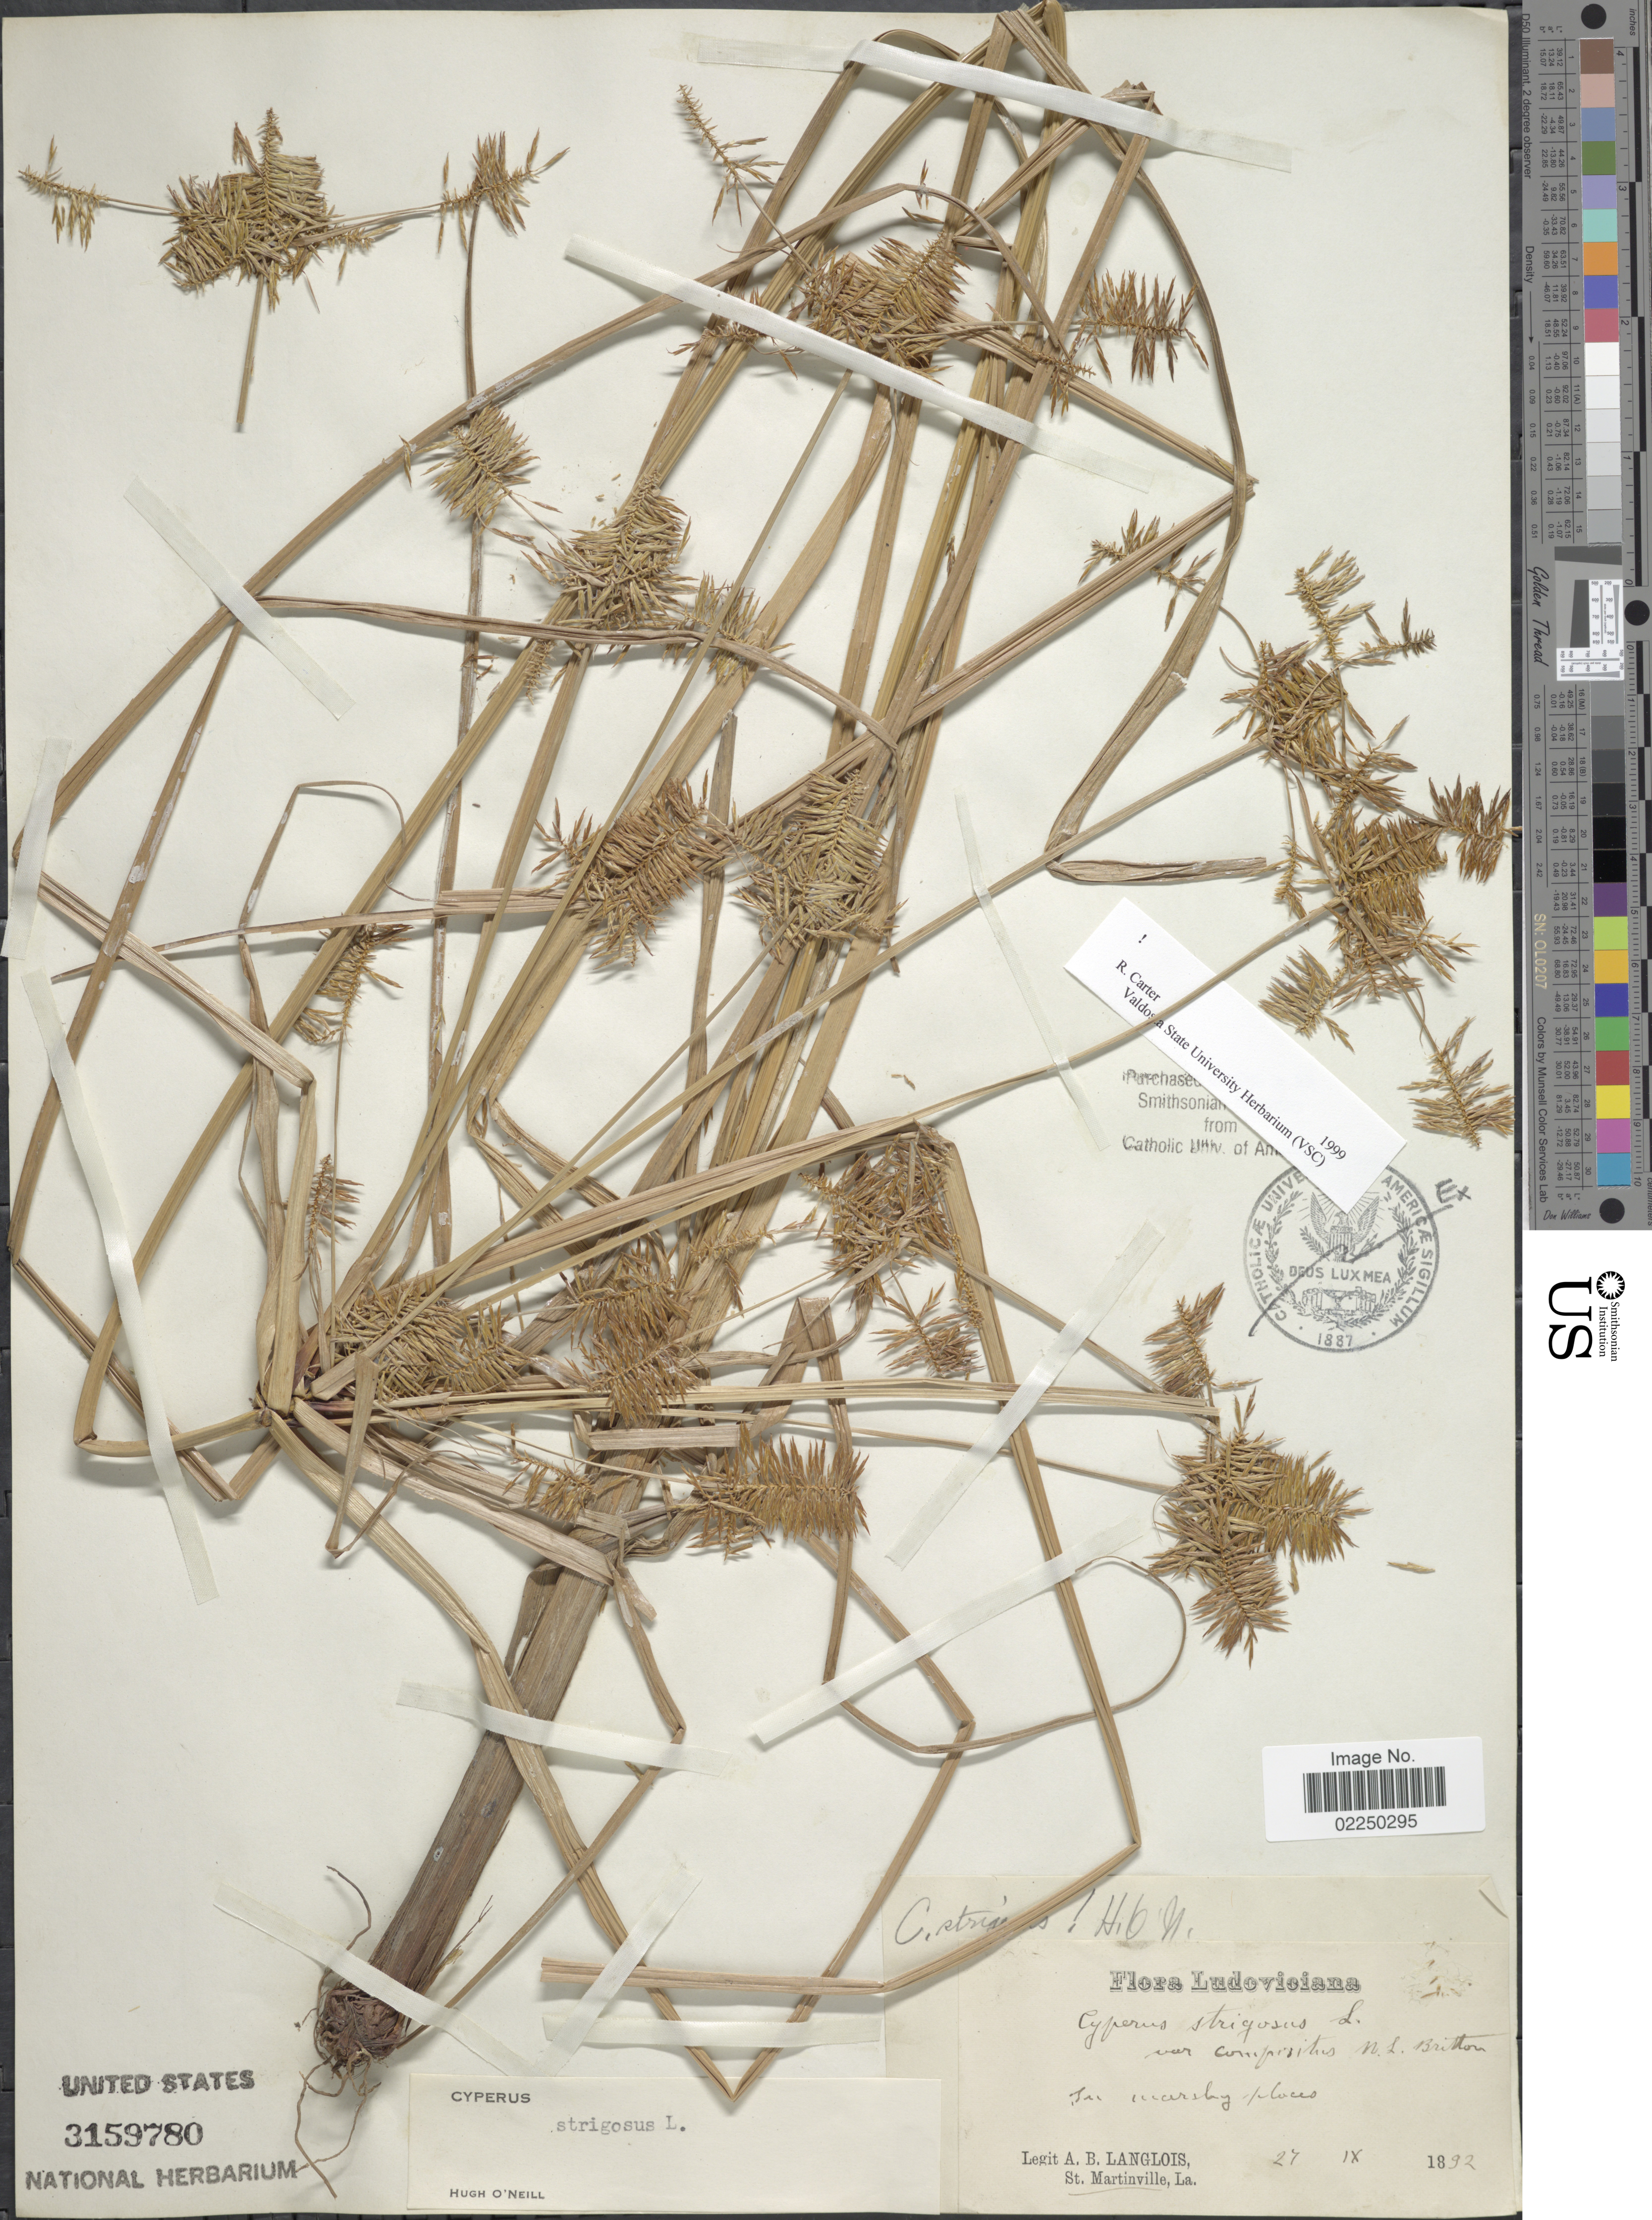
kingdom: Plantae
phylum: Tracheophyta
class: Liliopsida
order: Poales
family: Cyperaceae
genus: Cyperus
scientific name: Cyperus strigosus L.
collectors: A. Langlois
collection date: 1892-09-27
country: United States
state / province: Louisiana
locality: In marshy places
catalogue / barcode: US 3159780